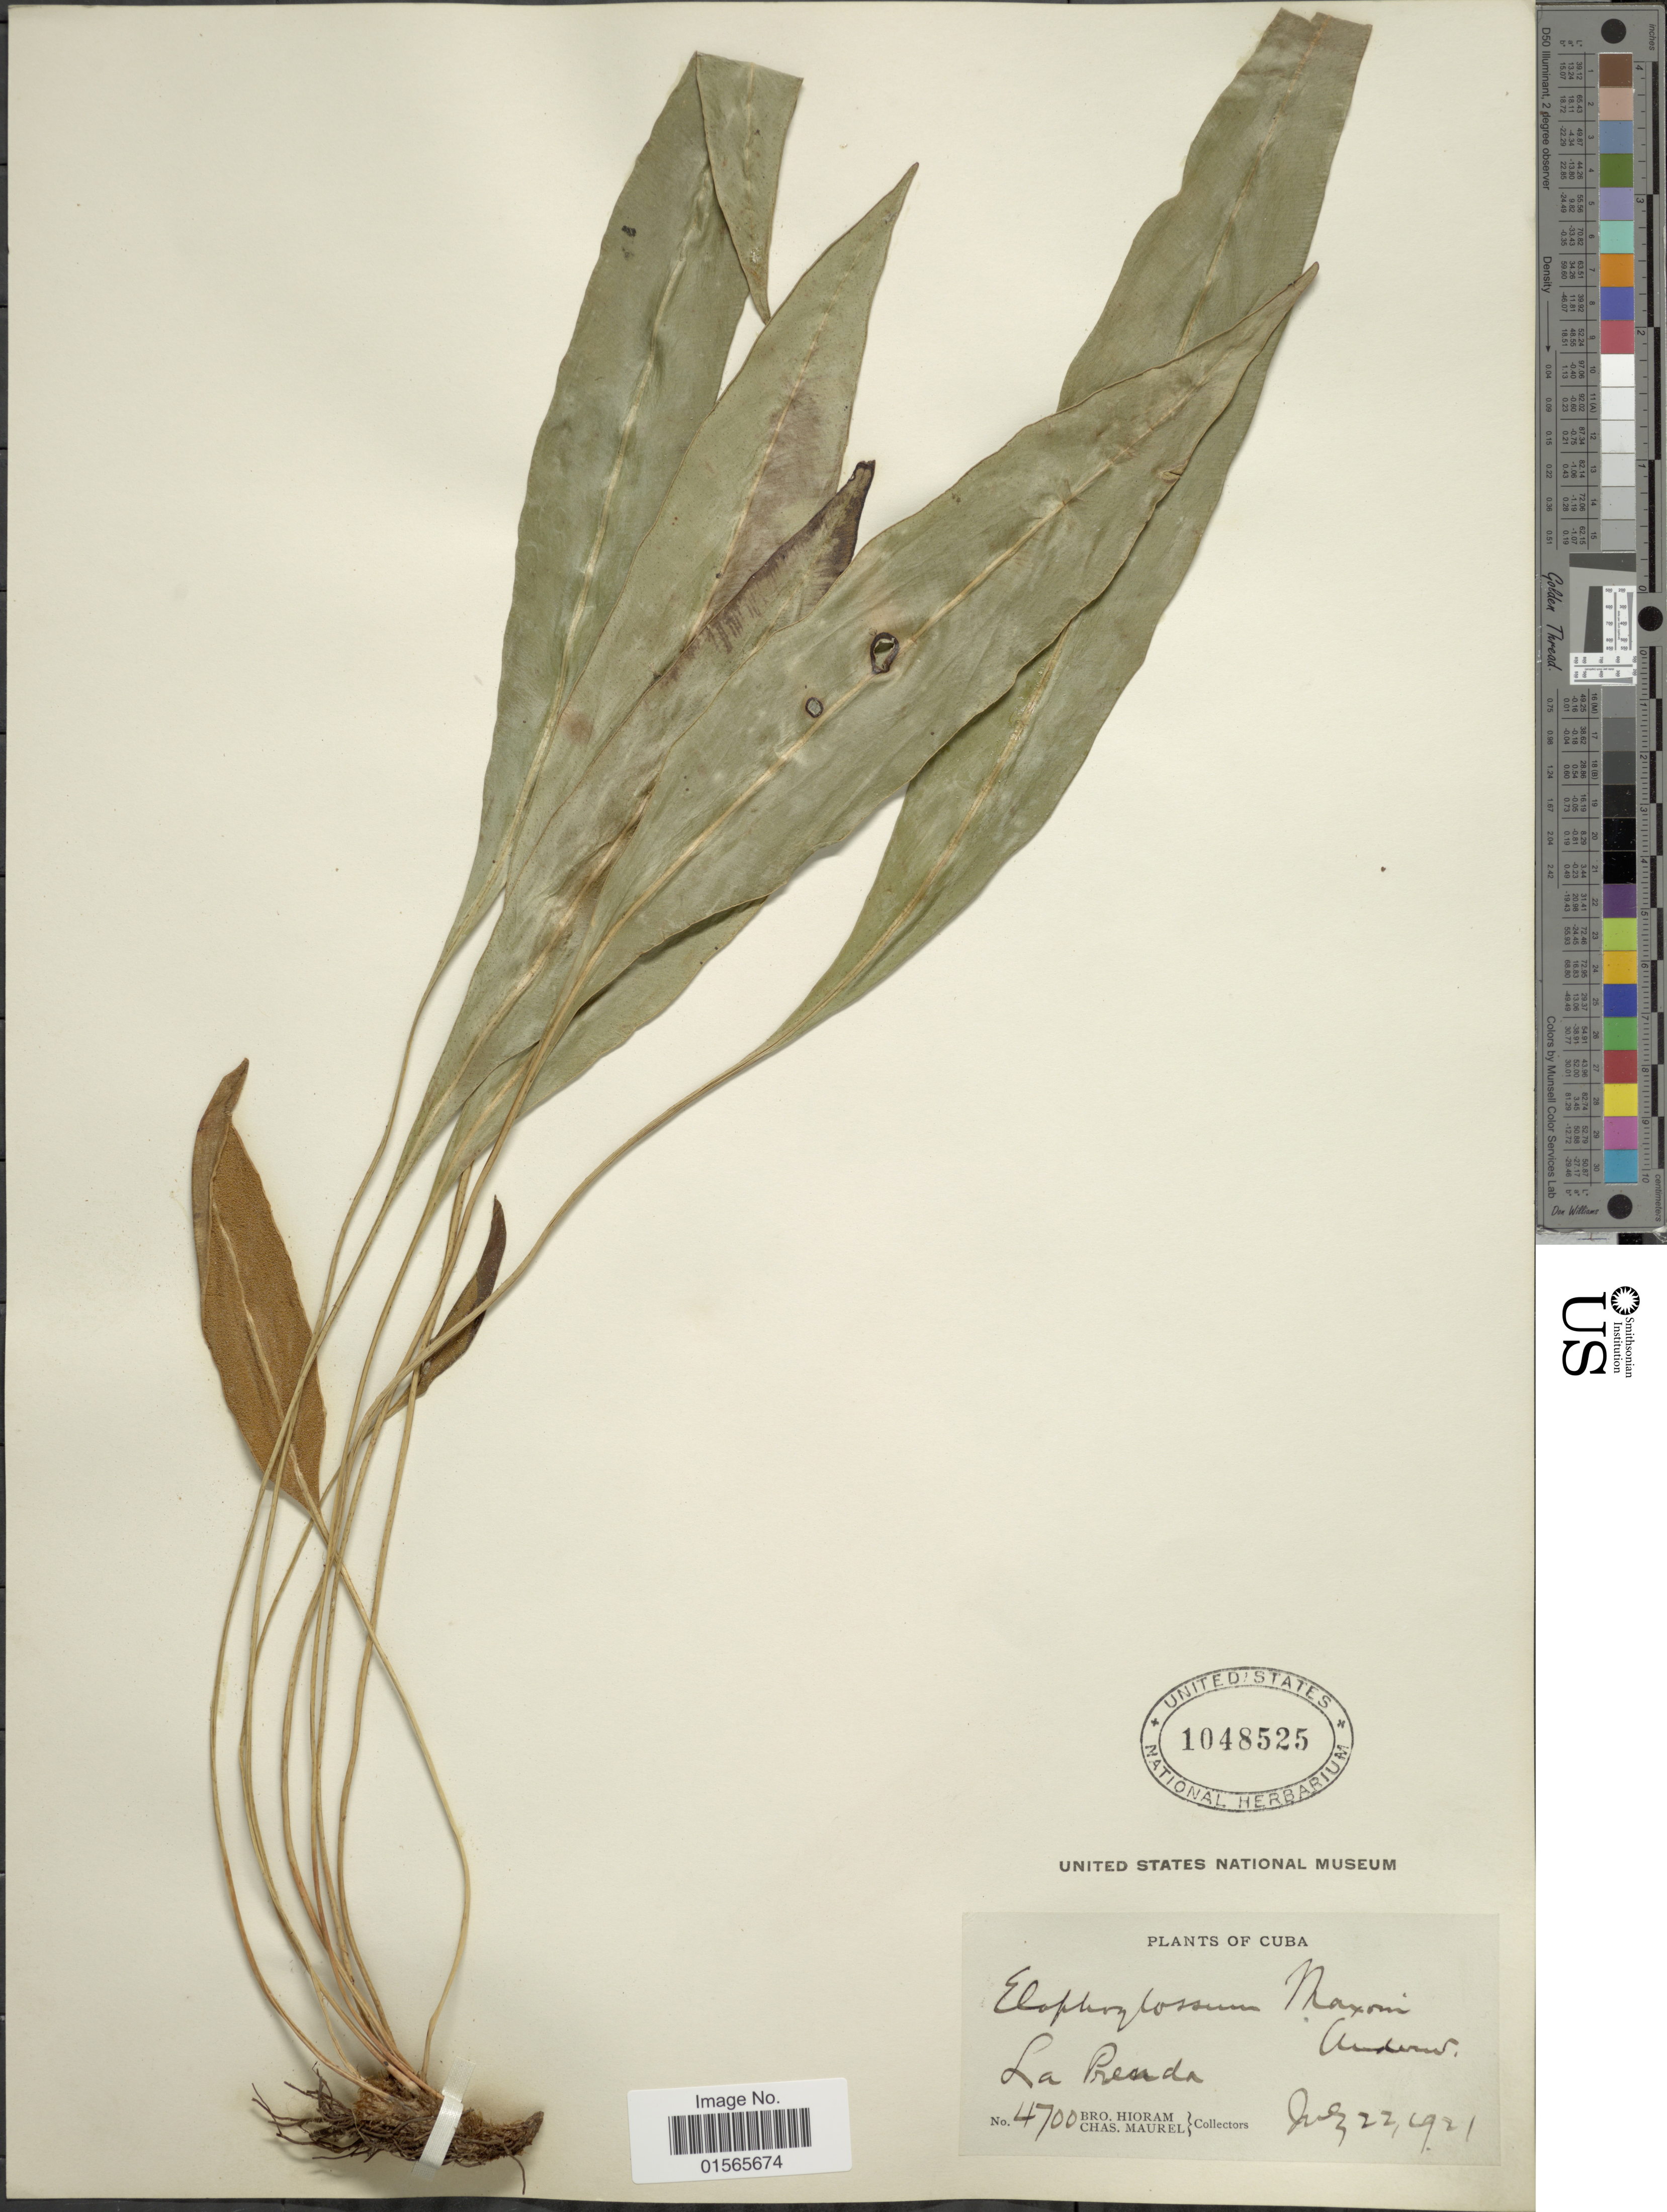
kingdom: Plantae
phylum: Tracheophyta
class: Polypodiopsida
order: Polypodiales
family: Dryopteridaceae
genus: Elaphoglossum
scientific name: Elaphoglossum maxonii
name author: Underw. ex C.V. Morton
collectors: Bro. Hioram & C. Maurel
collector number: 4700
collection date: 1921-07-22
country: Cuba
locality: La Prenda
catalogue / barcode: US 1048525